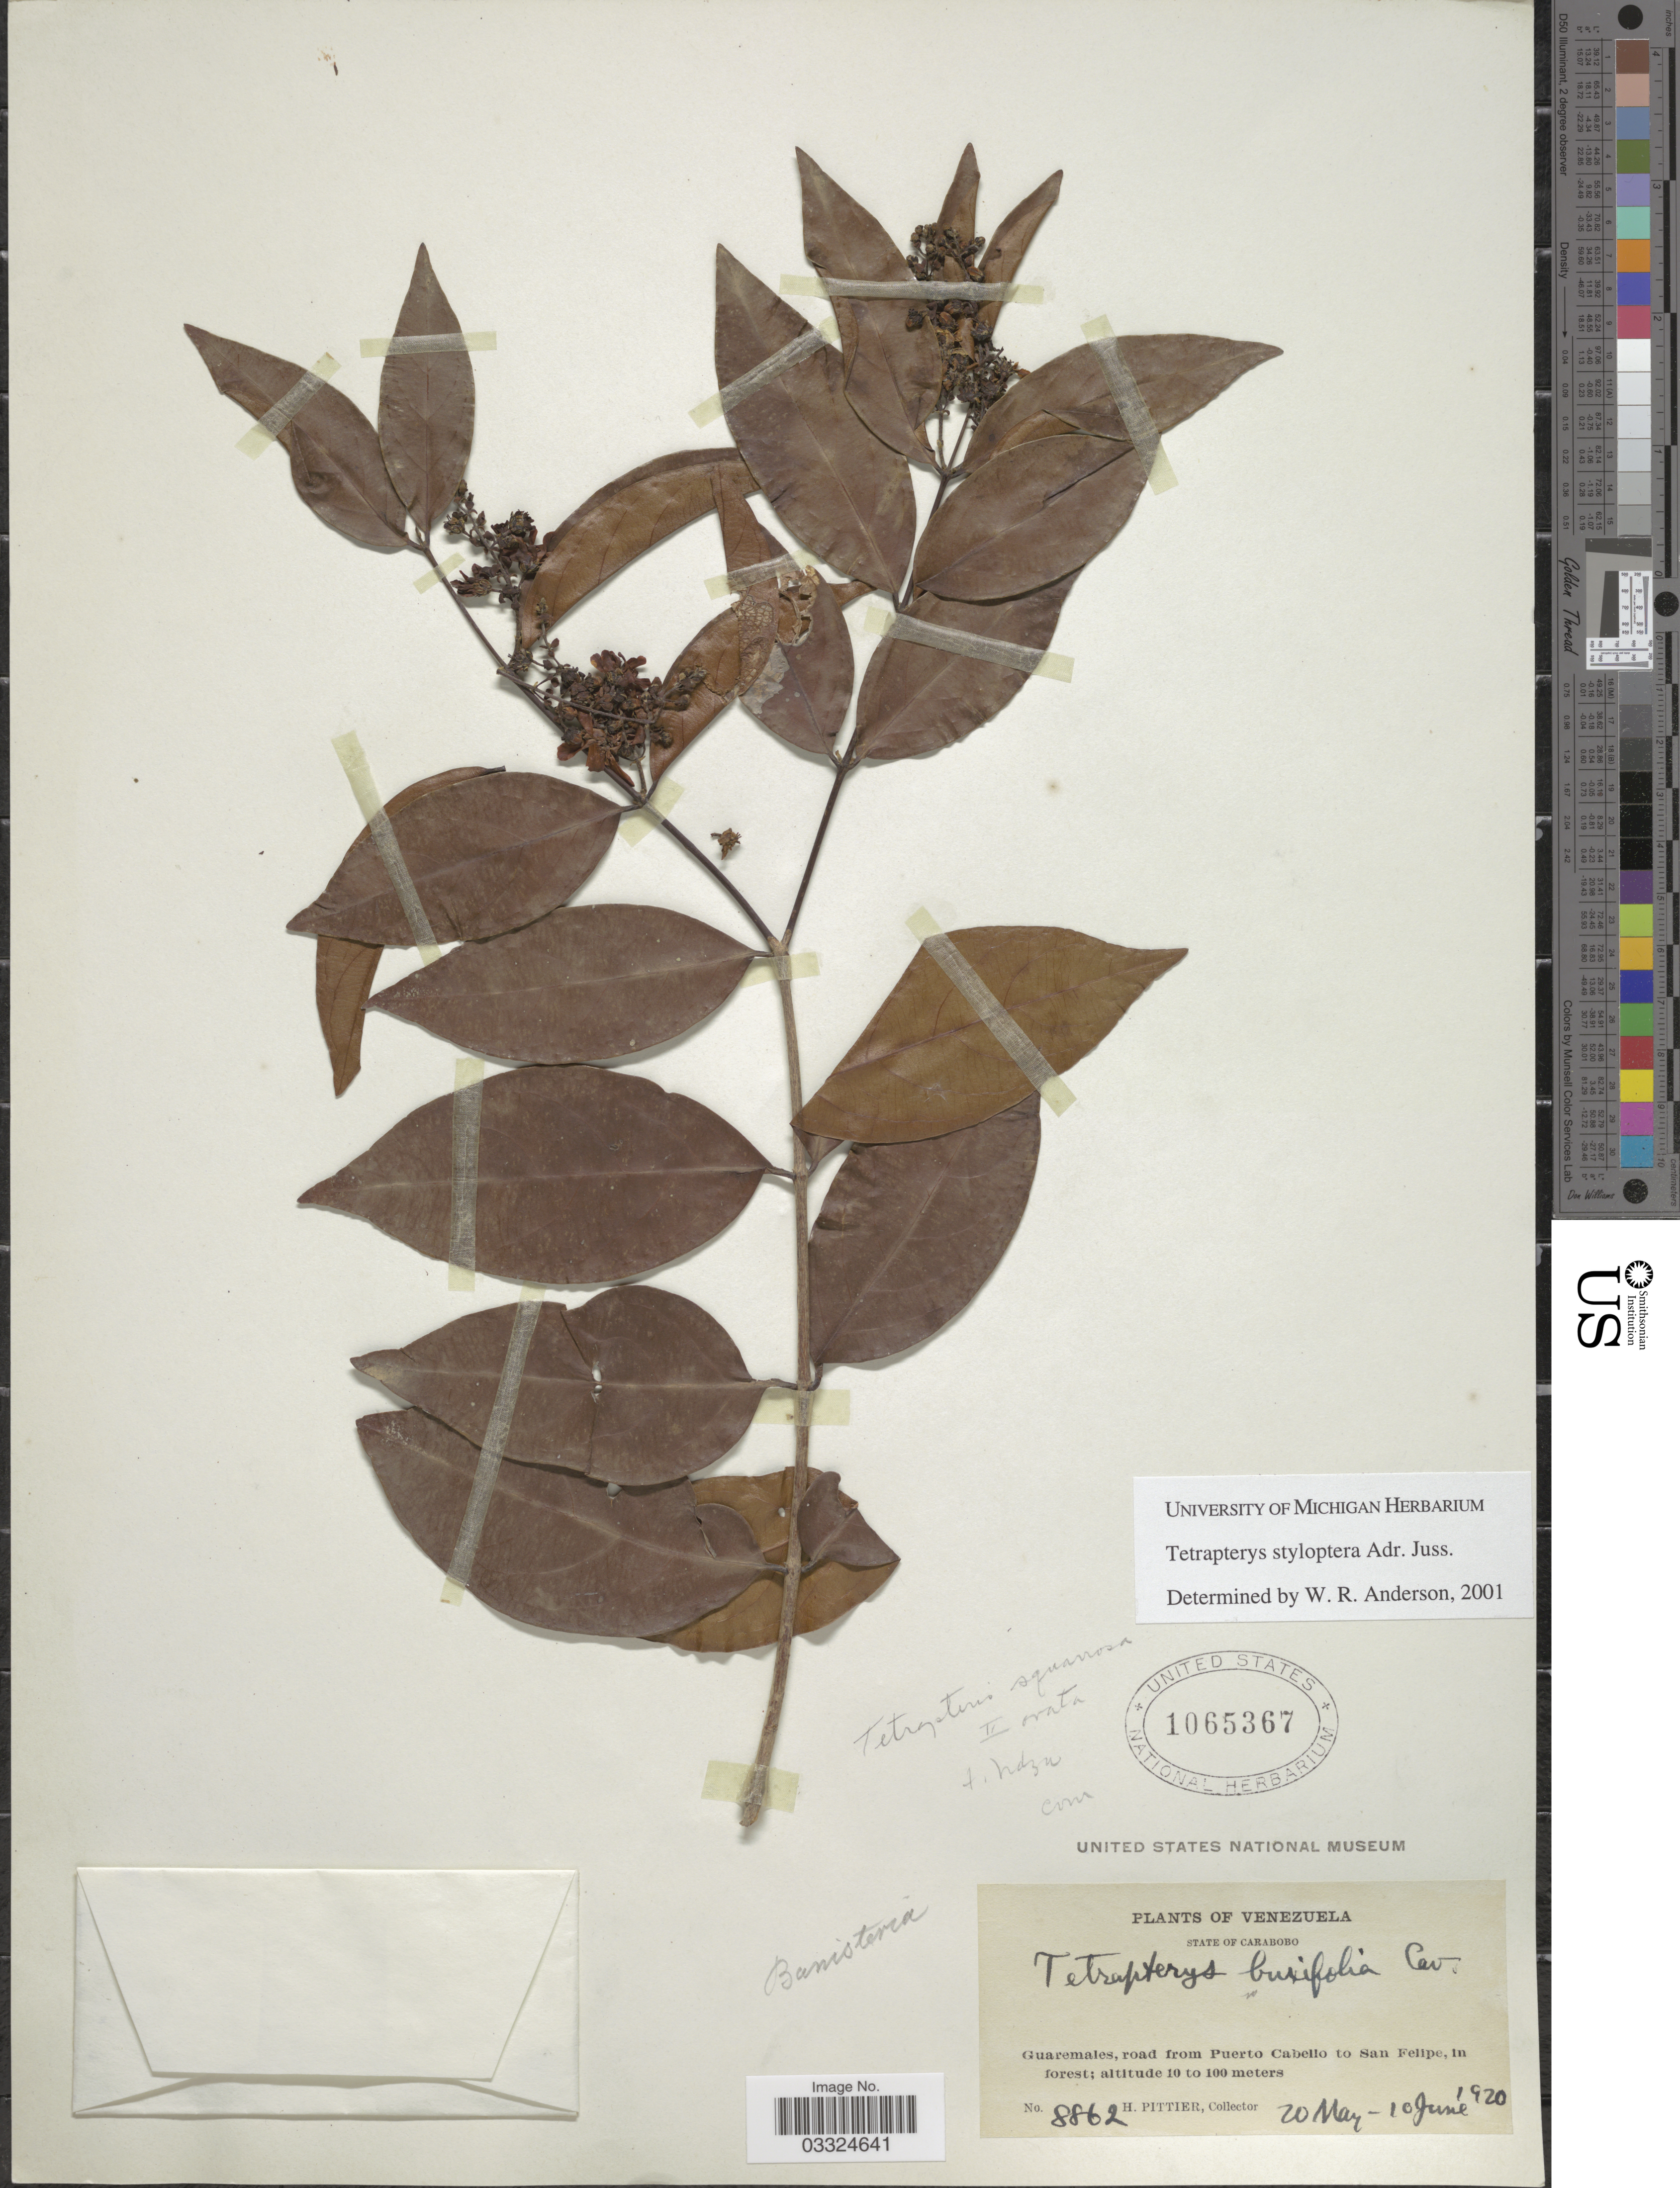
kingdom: Plantae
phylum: Tracheophyta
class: Magnoliopsida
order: Malpighiales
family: Malpighiaceae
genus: Glicophyllum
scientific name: Glicophyllum stylopterum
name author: (A. Juss.) R.F. Almeida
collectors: H. F. Pittier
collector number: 8862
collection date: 1920-05-20/1920-06-10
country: Venezuela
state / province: Carabobo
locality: Guaremales, road from Puerto Cabello to San Felipe, in forest.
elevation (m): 10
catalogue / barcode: US 1065367